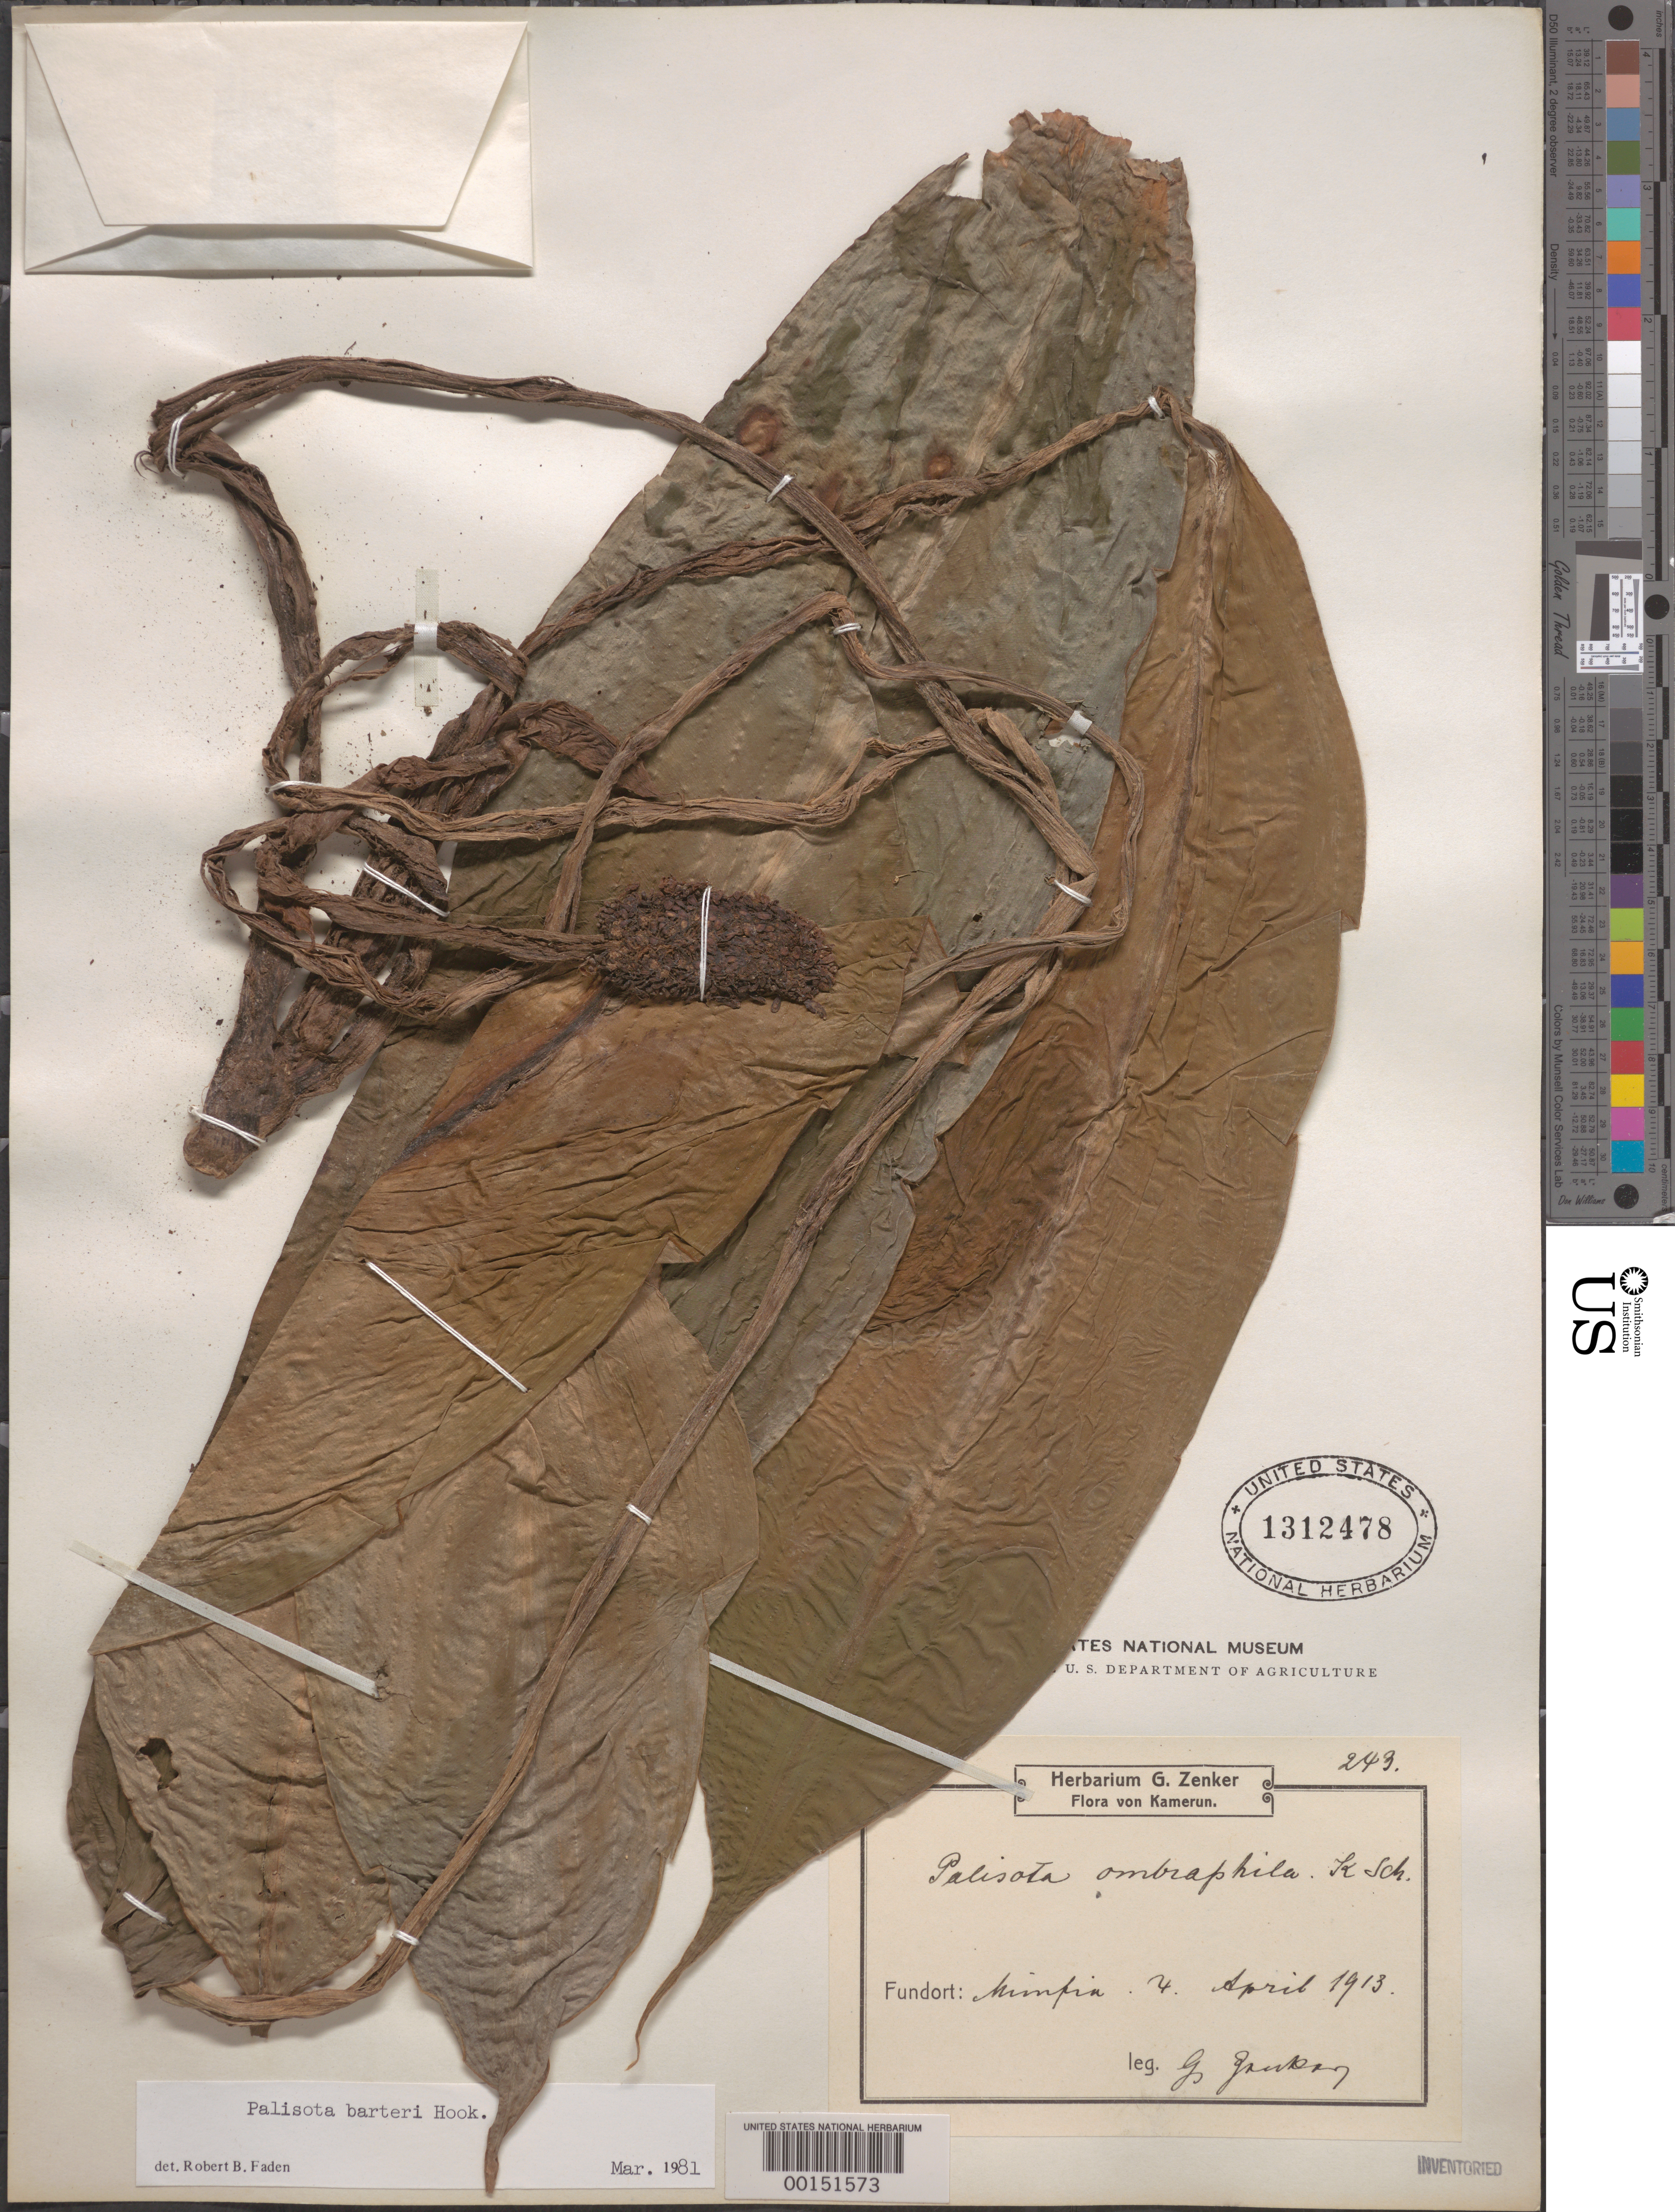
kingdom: Plantae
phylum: Tracheophyta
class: Liliopsida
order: Commelinales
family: Commelinaceae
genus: Palisota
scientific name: Palisota barteri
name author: Hook.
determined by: Faden, Robert B., (US), Smithsonian Institution - National Museum of Natural History (UNITED STATES)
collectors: G. A. Zenker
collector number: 243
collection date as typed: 04 Apr 1913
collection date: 1913-04-04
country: Cameroon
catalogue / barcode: US 1312478